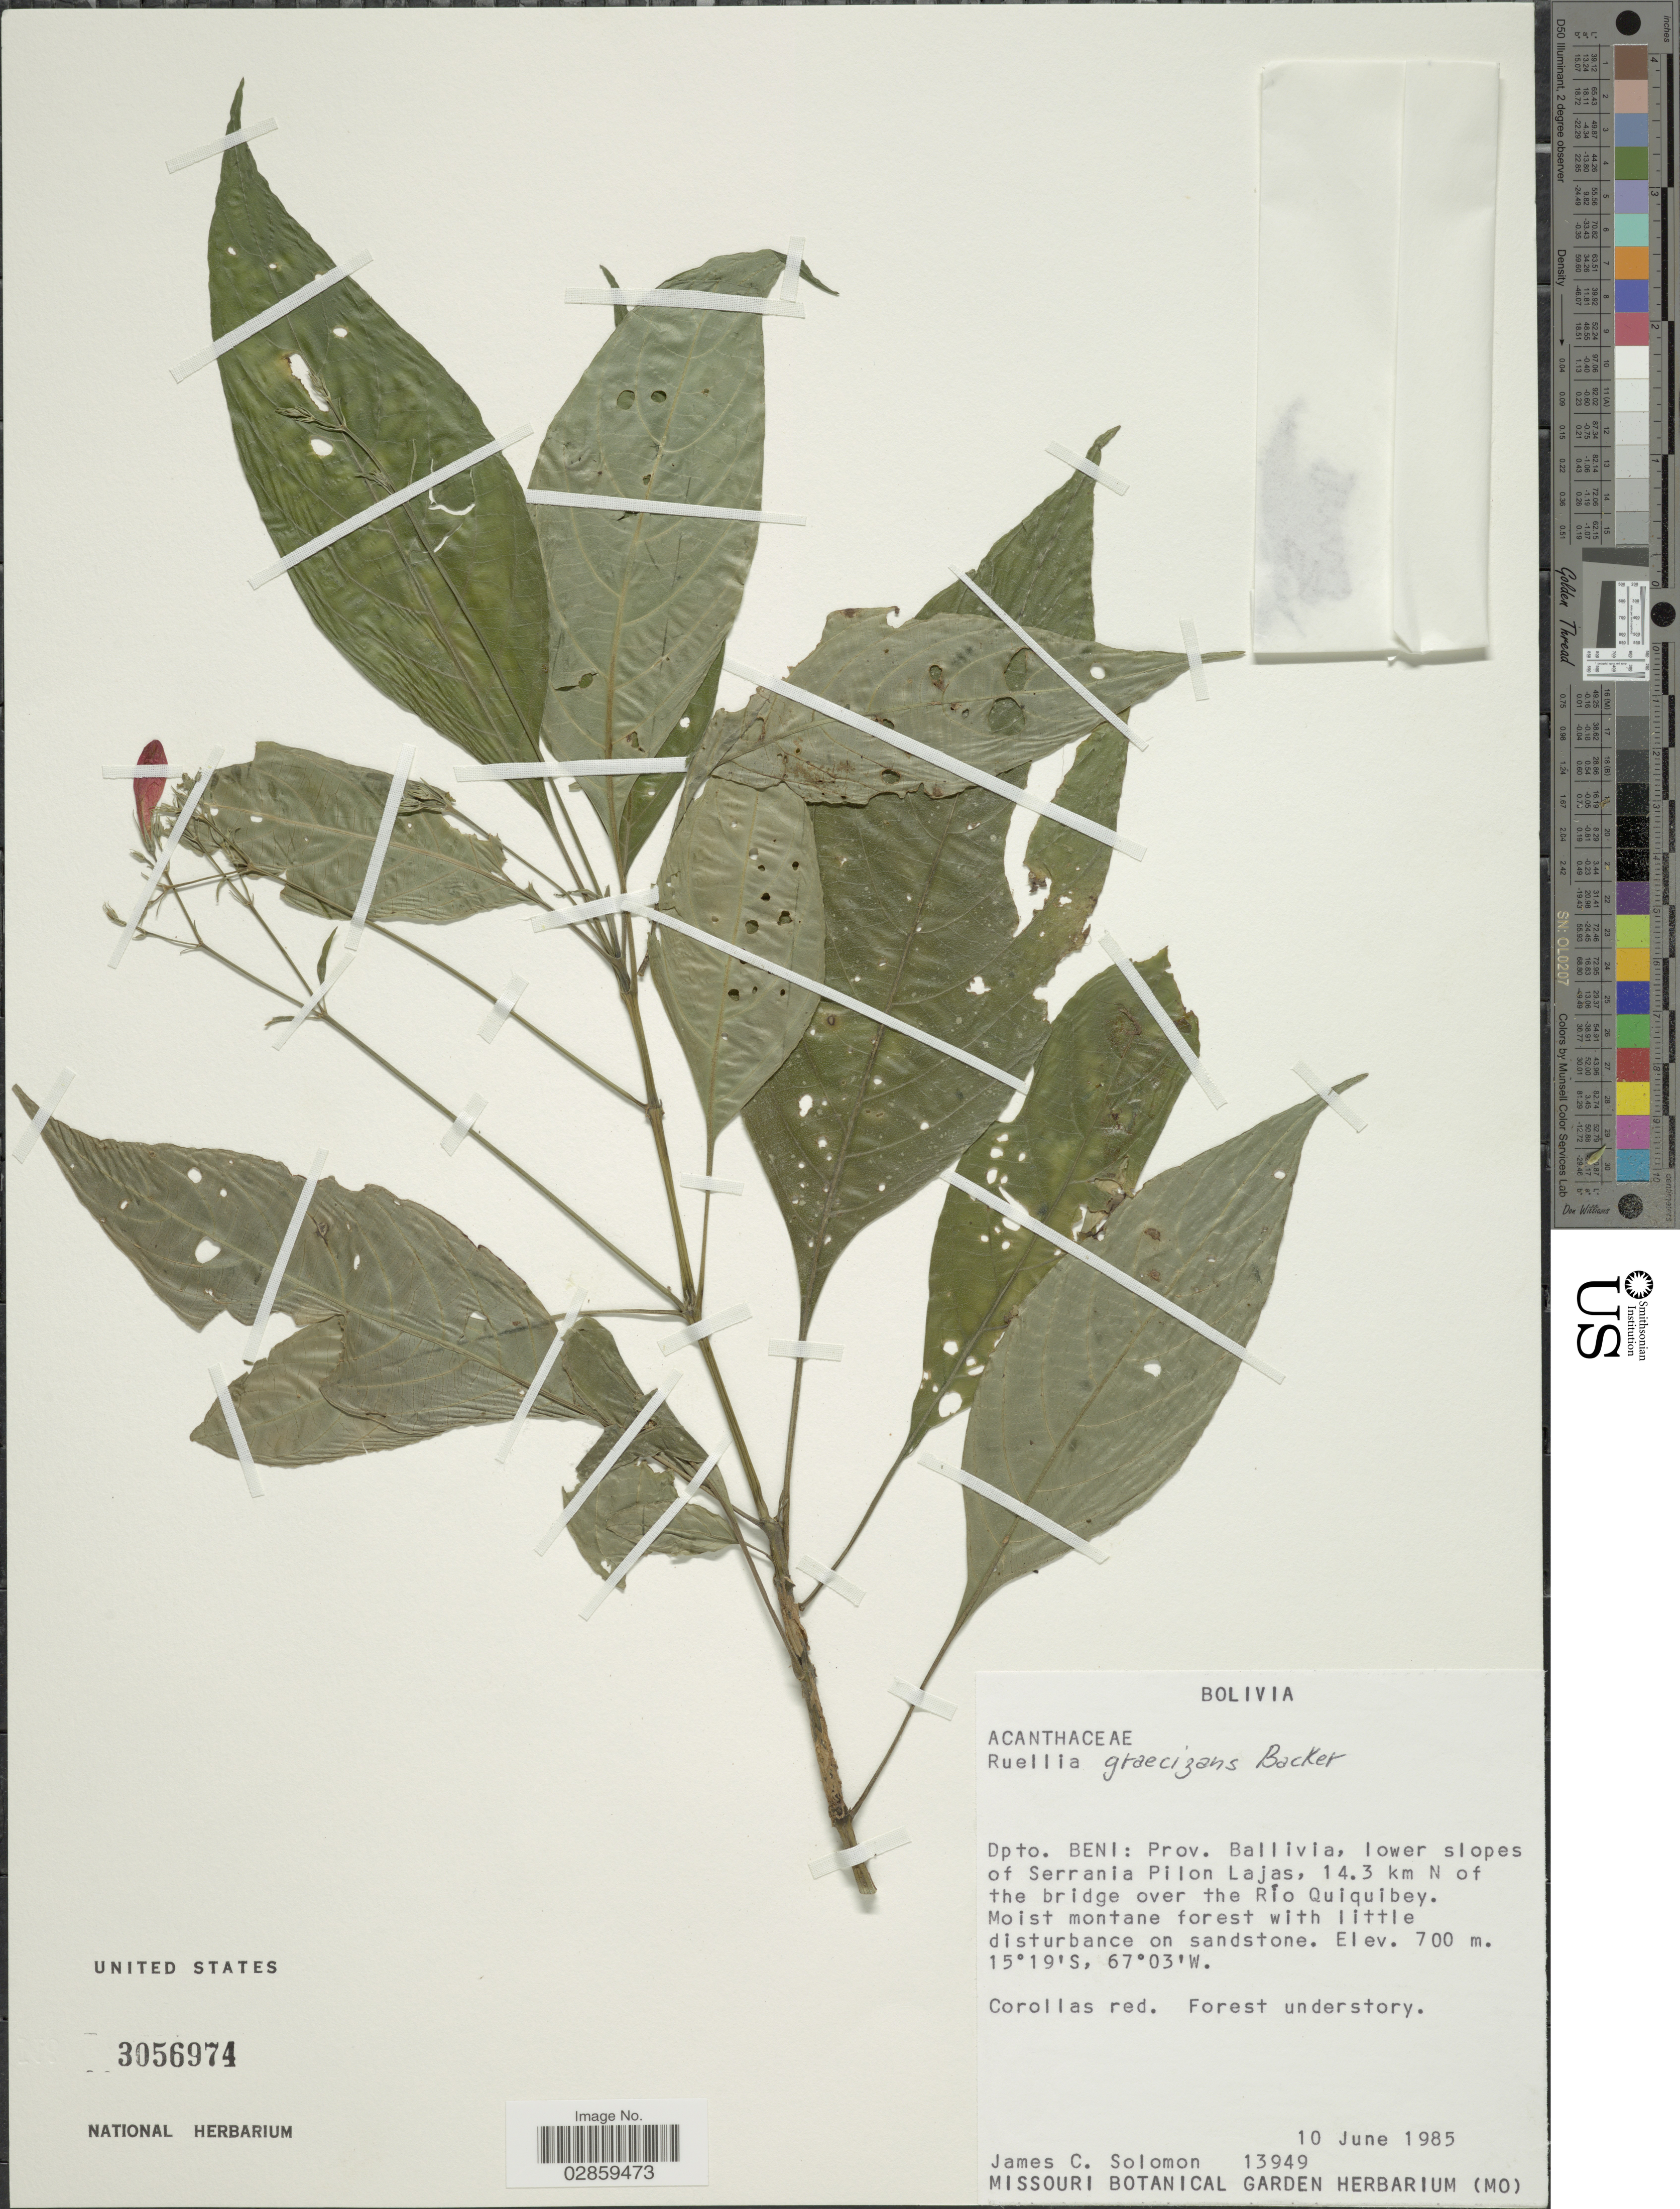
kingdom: Plantae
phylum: Tracheophyta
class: Magnoliopsida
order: Lamiales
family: Acanthaceae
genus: Ruellia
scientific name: Ruellia brevifolia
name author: (Pohl) C. Ezcurra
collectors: J. C. Solomon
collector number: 13949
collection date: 1985-06-10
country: Bolivia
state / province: Beni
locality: Dpto. Beni: Prov. Ballivia, lower slopes of Serrania Pilon Lajas, 14.3 km N of the bridge over the Río Quiquibey.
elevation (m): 700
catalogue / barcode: US 3056974